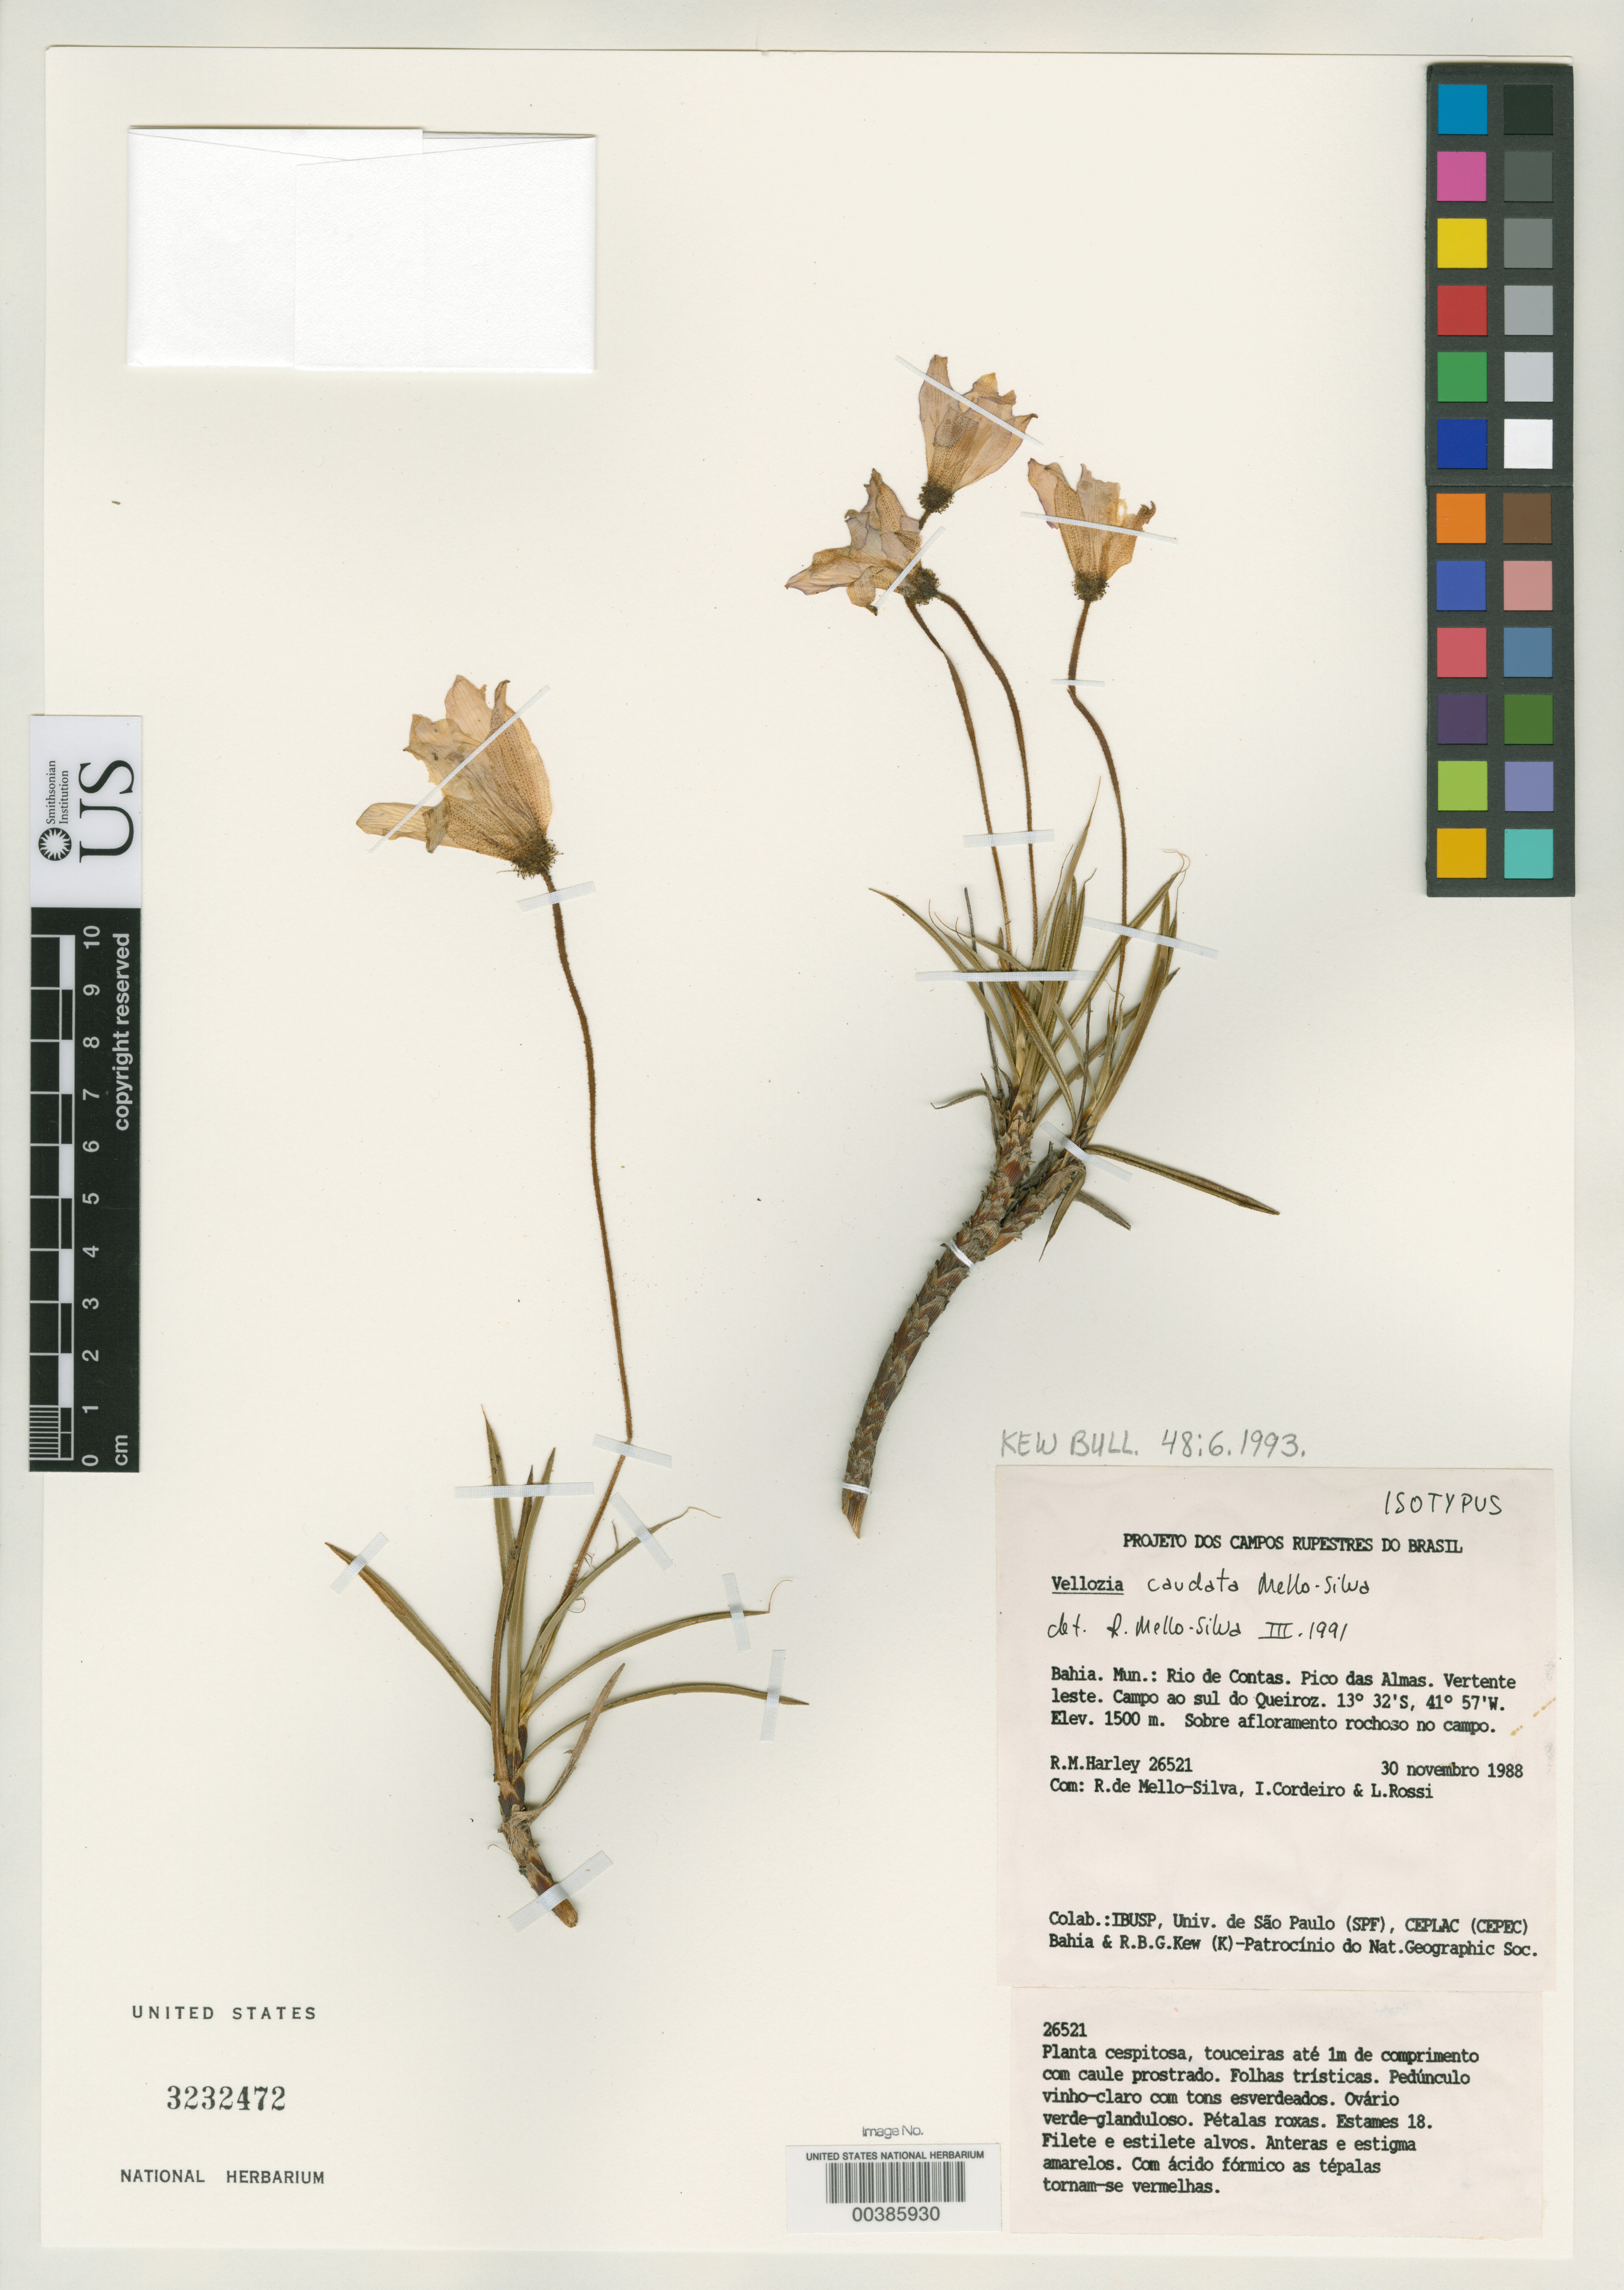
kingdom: Plantae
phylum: Tracheophyta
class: Liliopsida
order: Pandanales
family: Velloziaceae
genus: Vellozia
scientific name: Vellozia caudata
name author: Mello-Silva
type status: Isotype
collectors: R. M. Harley, R. Mello-Silva, I. Cordeiro & L. Rossi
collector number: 26521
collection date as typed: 30 Nov 1988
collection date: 1988-11-30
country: Brazil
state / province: Bahia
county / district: Rio de Contas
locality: Picodas Almas, vertente leste, Campo ao Sul do Queiroz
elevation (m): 1500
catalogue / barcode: US 3232472